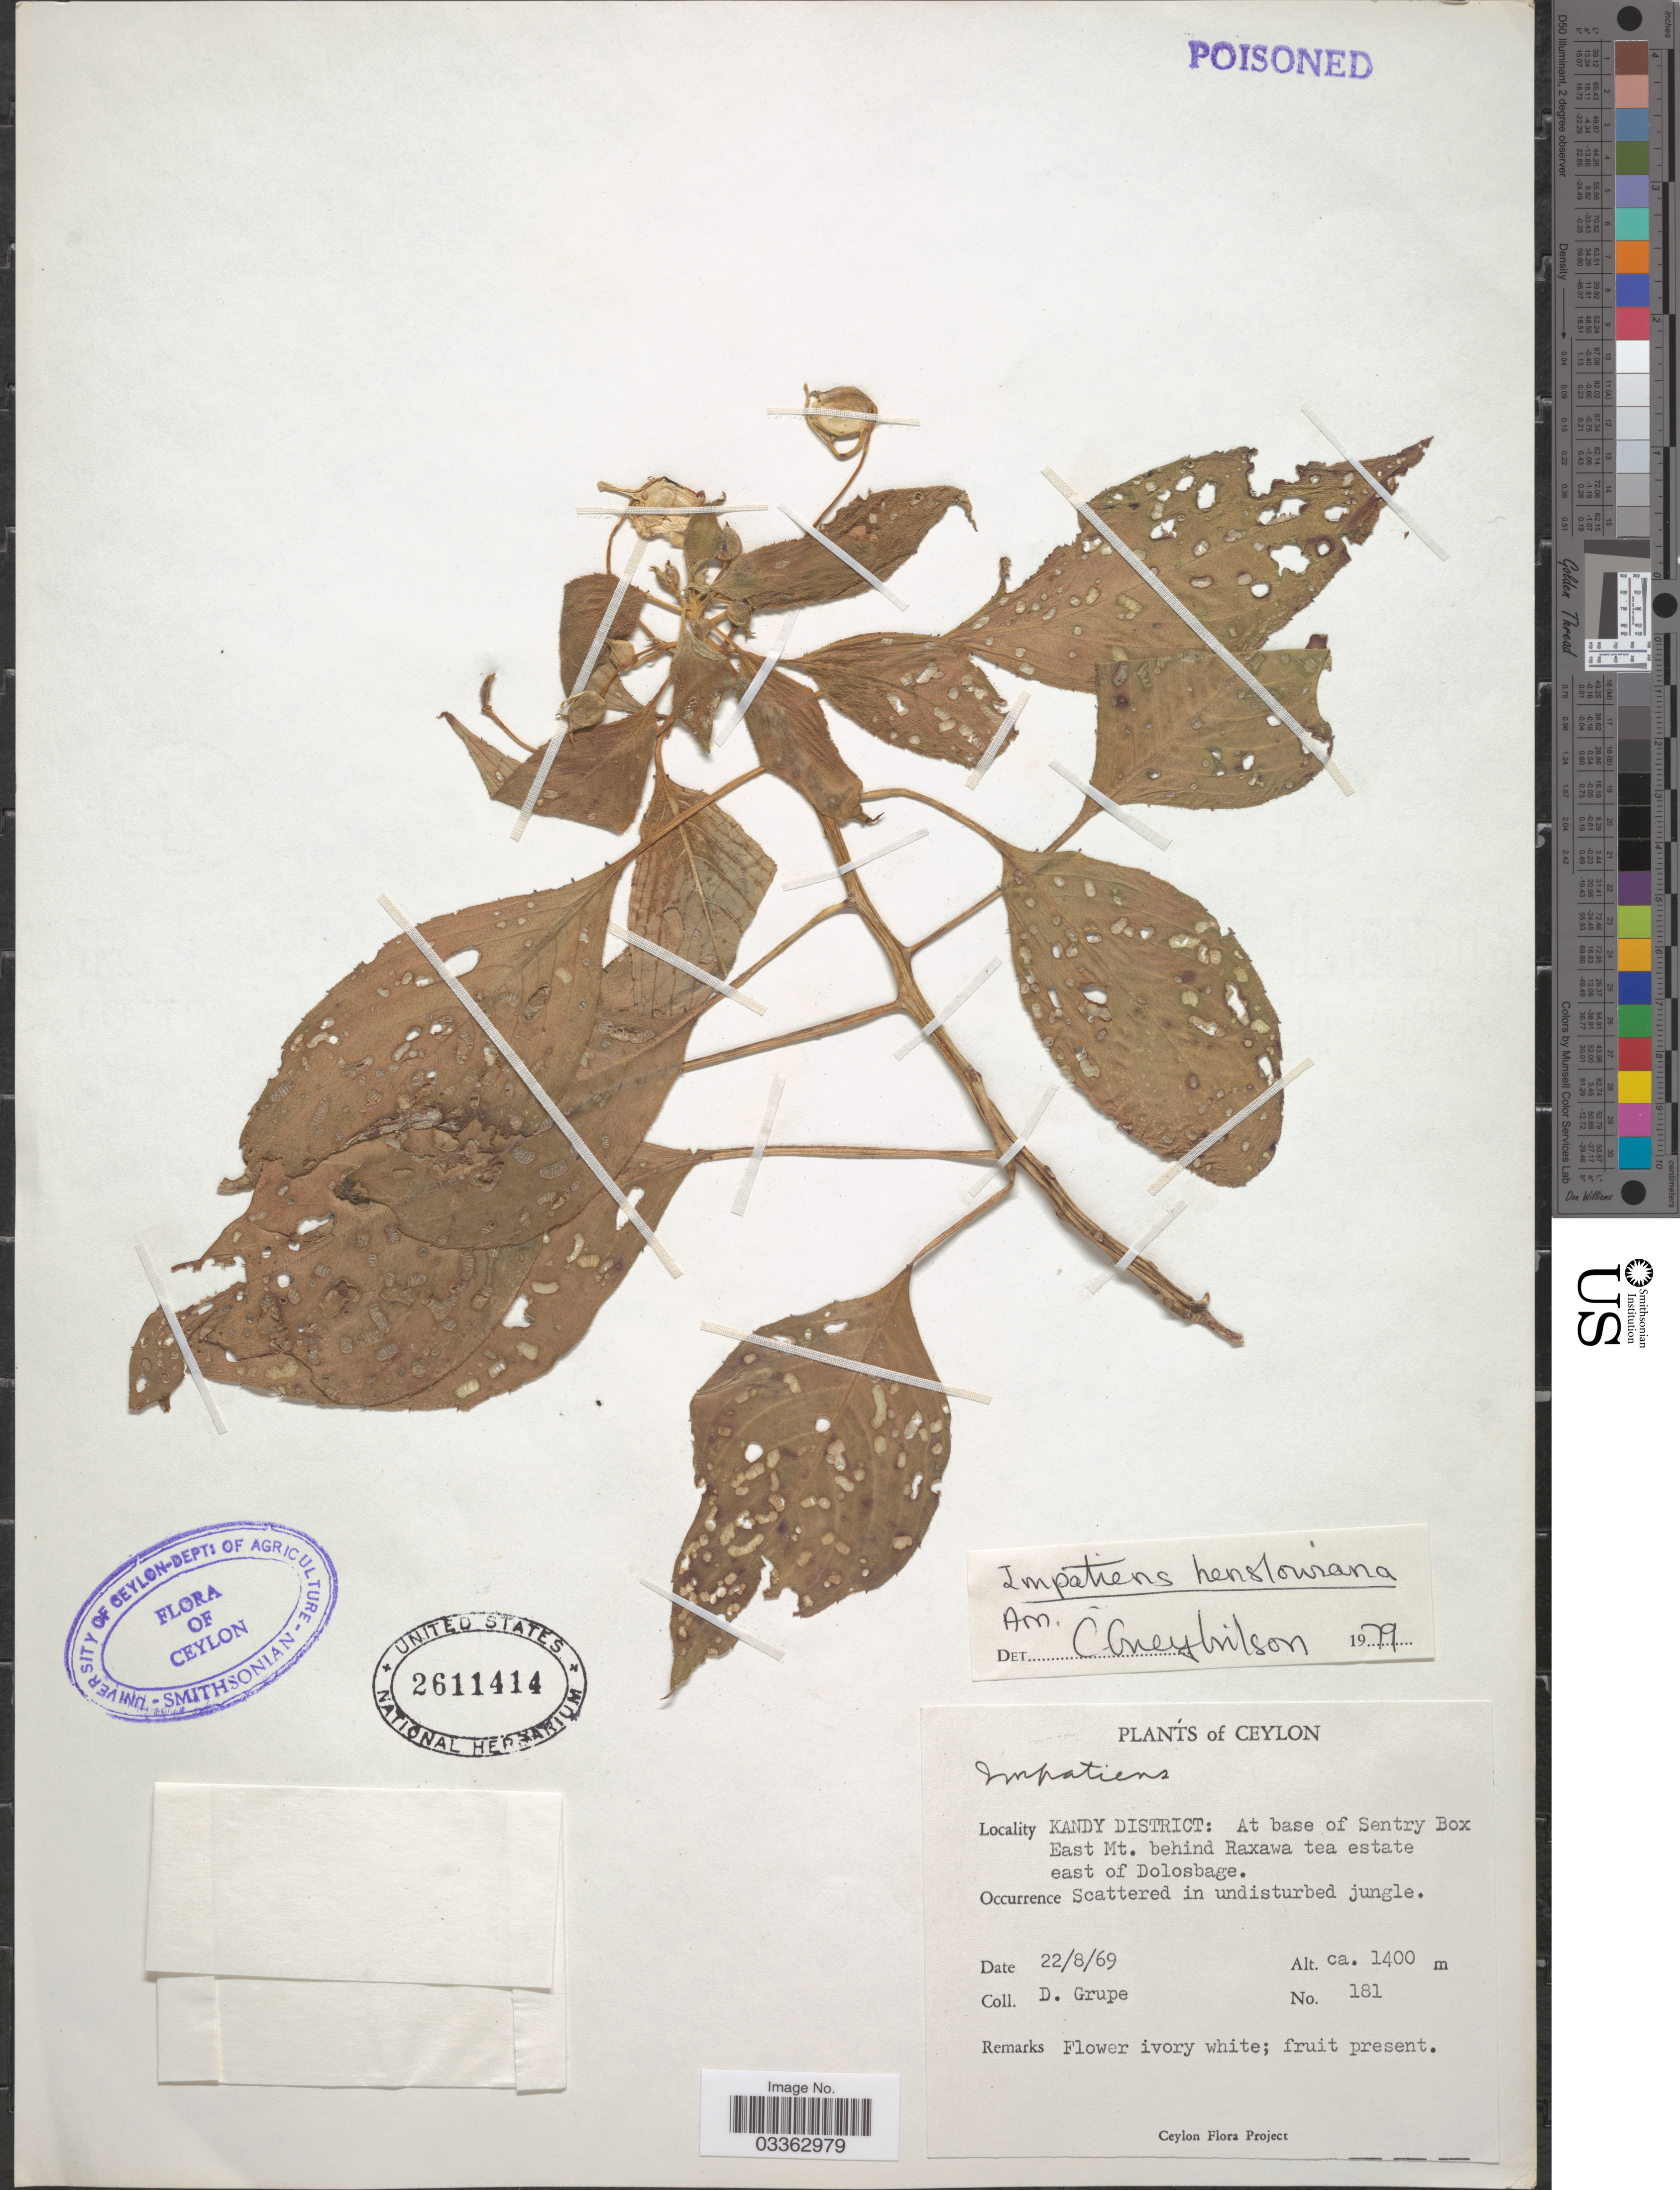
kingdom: Plantae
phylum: Tracheophyta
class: Magnoliopsida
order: Ericales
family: Balsaminaceae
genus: Impatiens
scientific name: Impatiens henslowiana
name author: Arn.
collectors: D. Grupe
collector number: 181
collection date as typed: Transcribed d/m/y: 22/8/69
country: Sri Lanka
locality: Ceylon. Kandy District: At base of Sentry Box East Mt. behind Raxawa tea estate east of Dolosbage.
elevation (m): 1400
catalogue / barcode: US 2611414